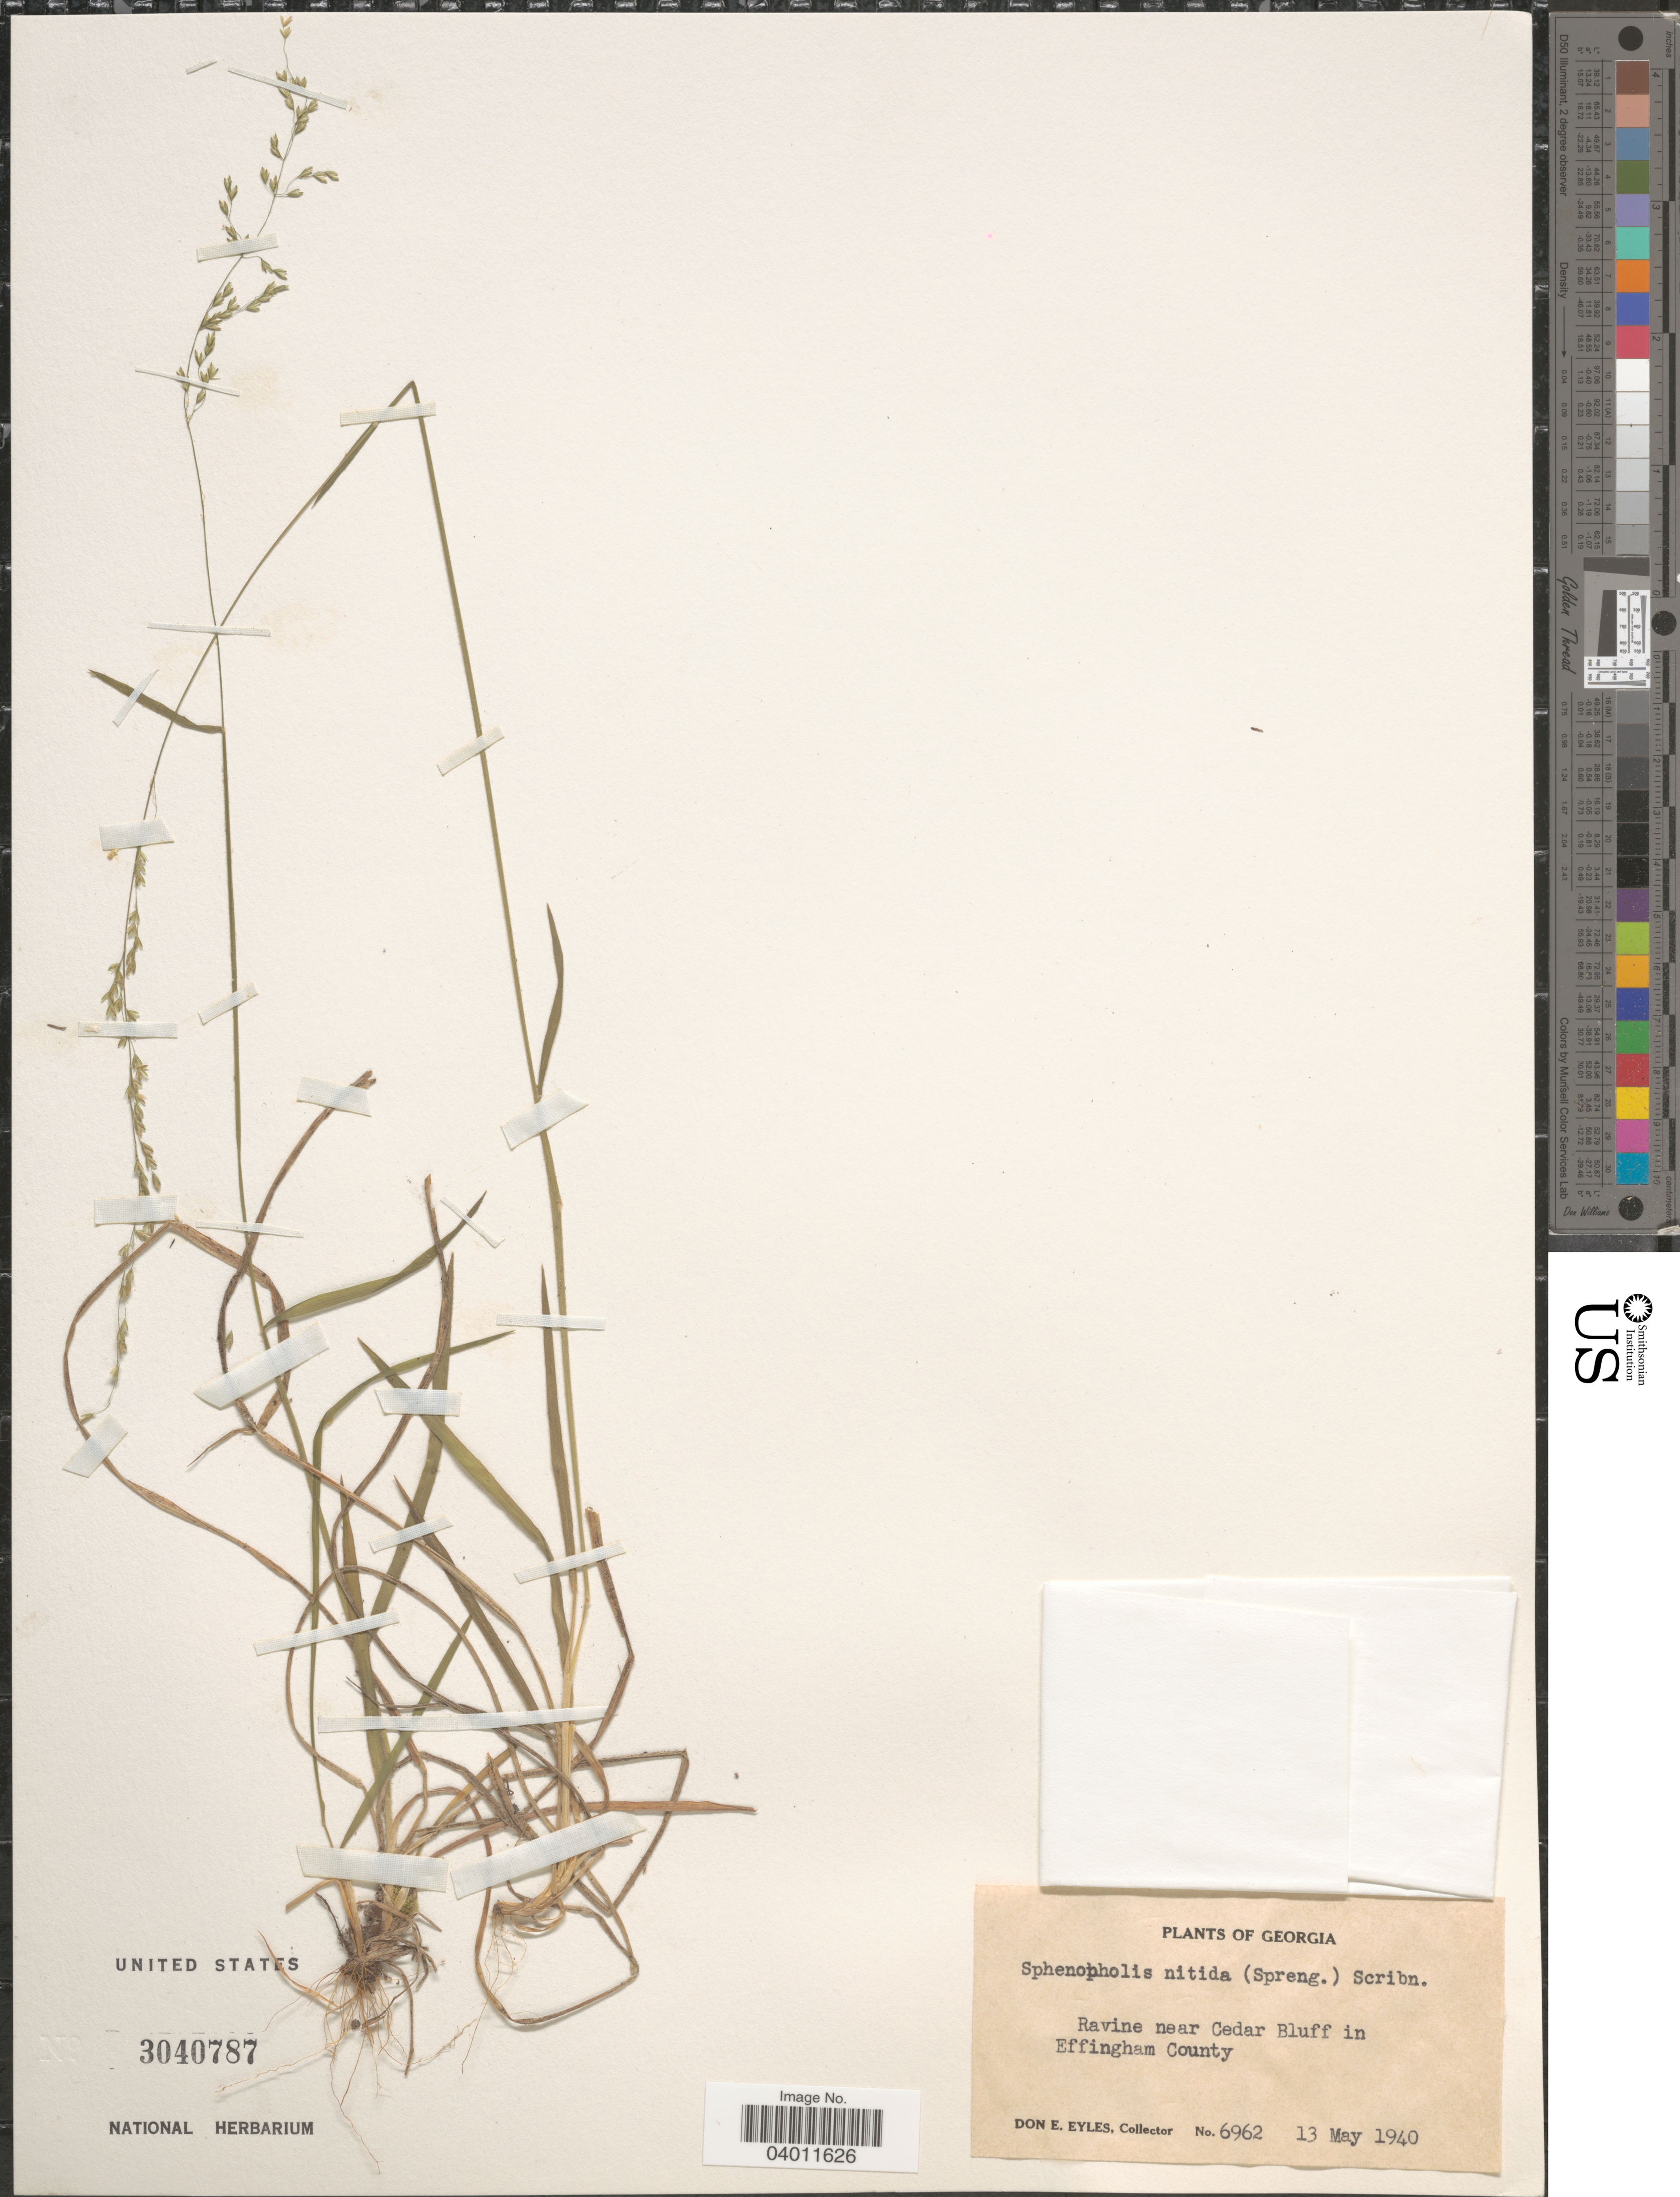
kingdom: Plantae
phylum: Tracheophyta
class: Liliopsida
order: Poales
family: Poaceae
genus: Sphenopholis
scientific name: Sphenopholis nitida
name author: (Biehler) Scribn.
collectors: D. Eyles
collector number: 6962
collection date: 1940-05-13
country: United States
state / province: Georgia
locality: Ravine near Cedar Bluff in Effingham County.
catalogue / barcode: US 3040787